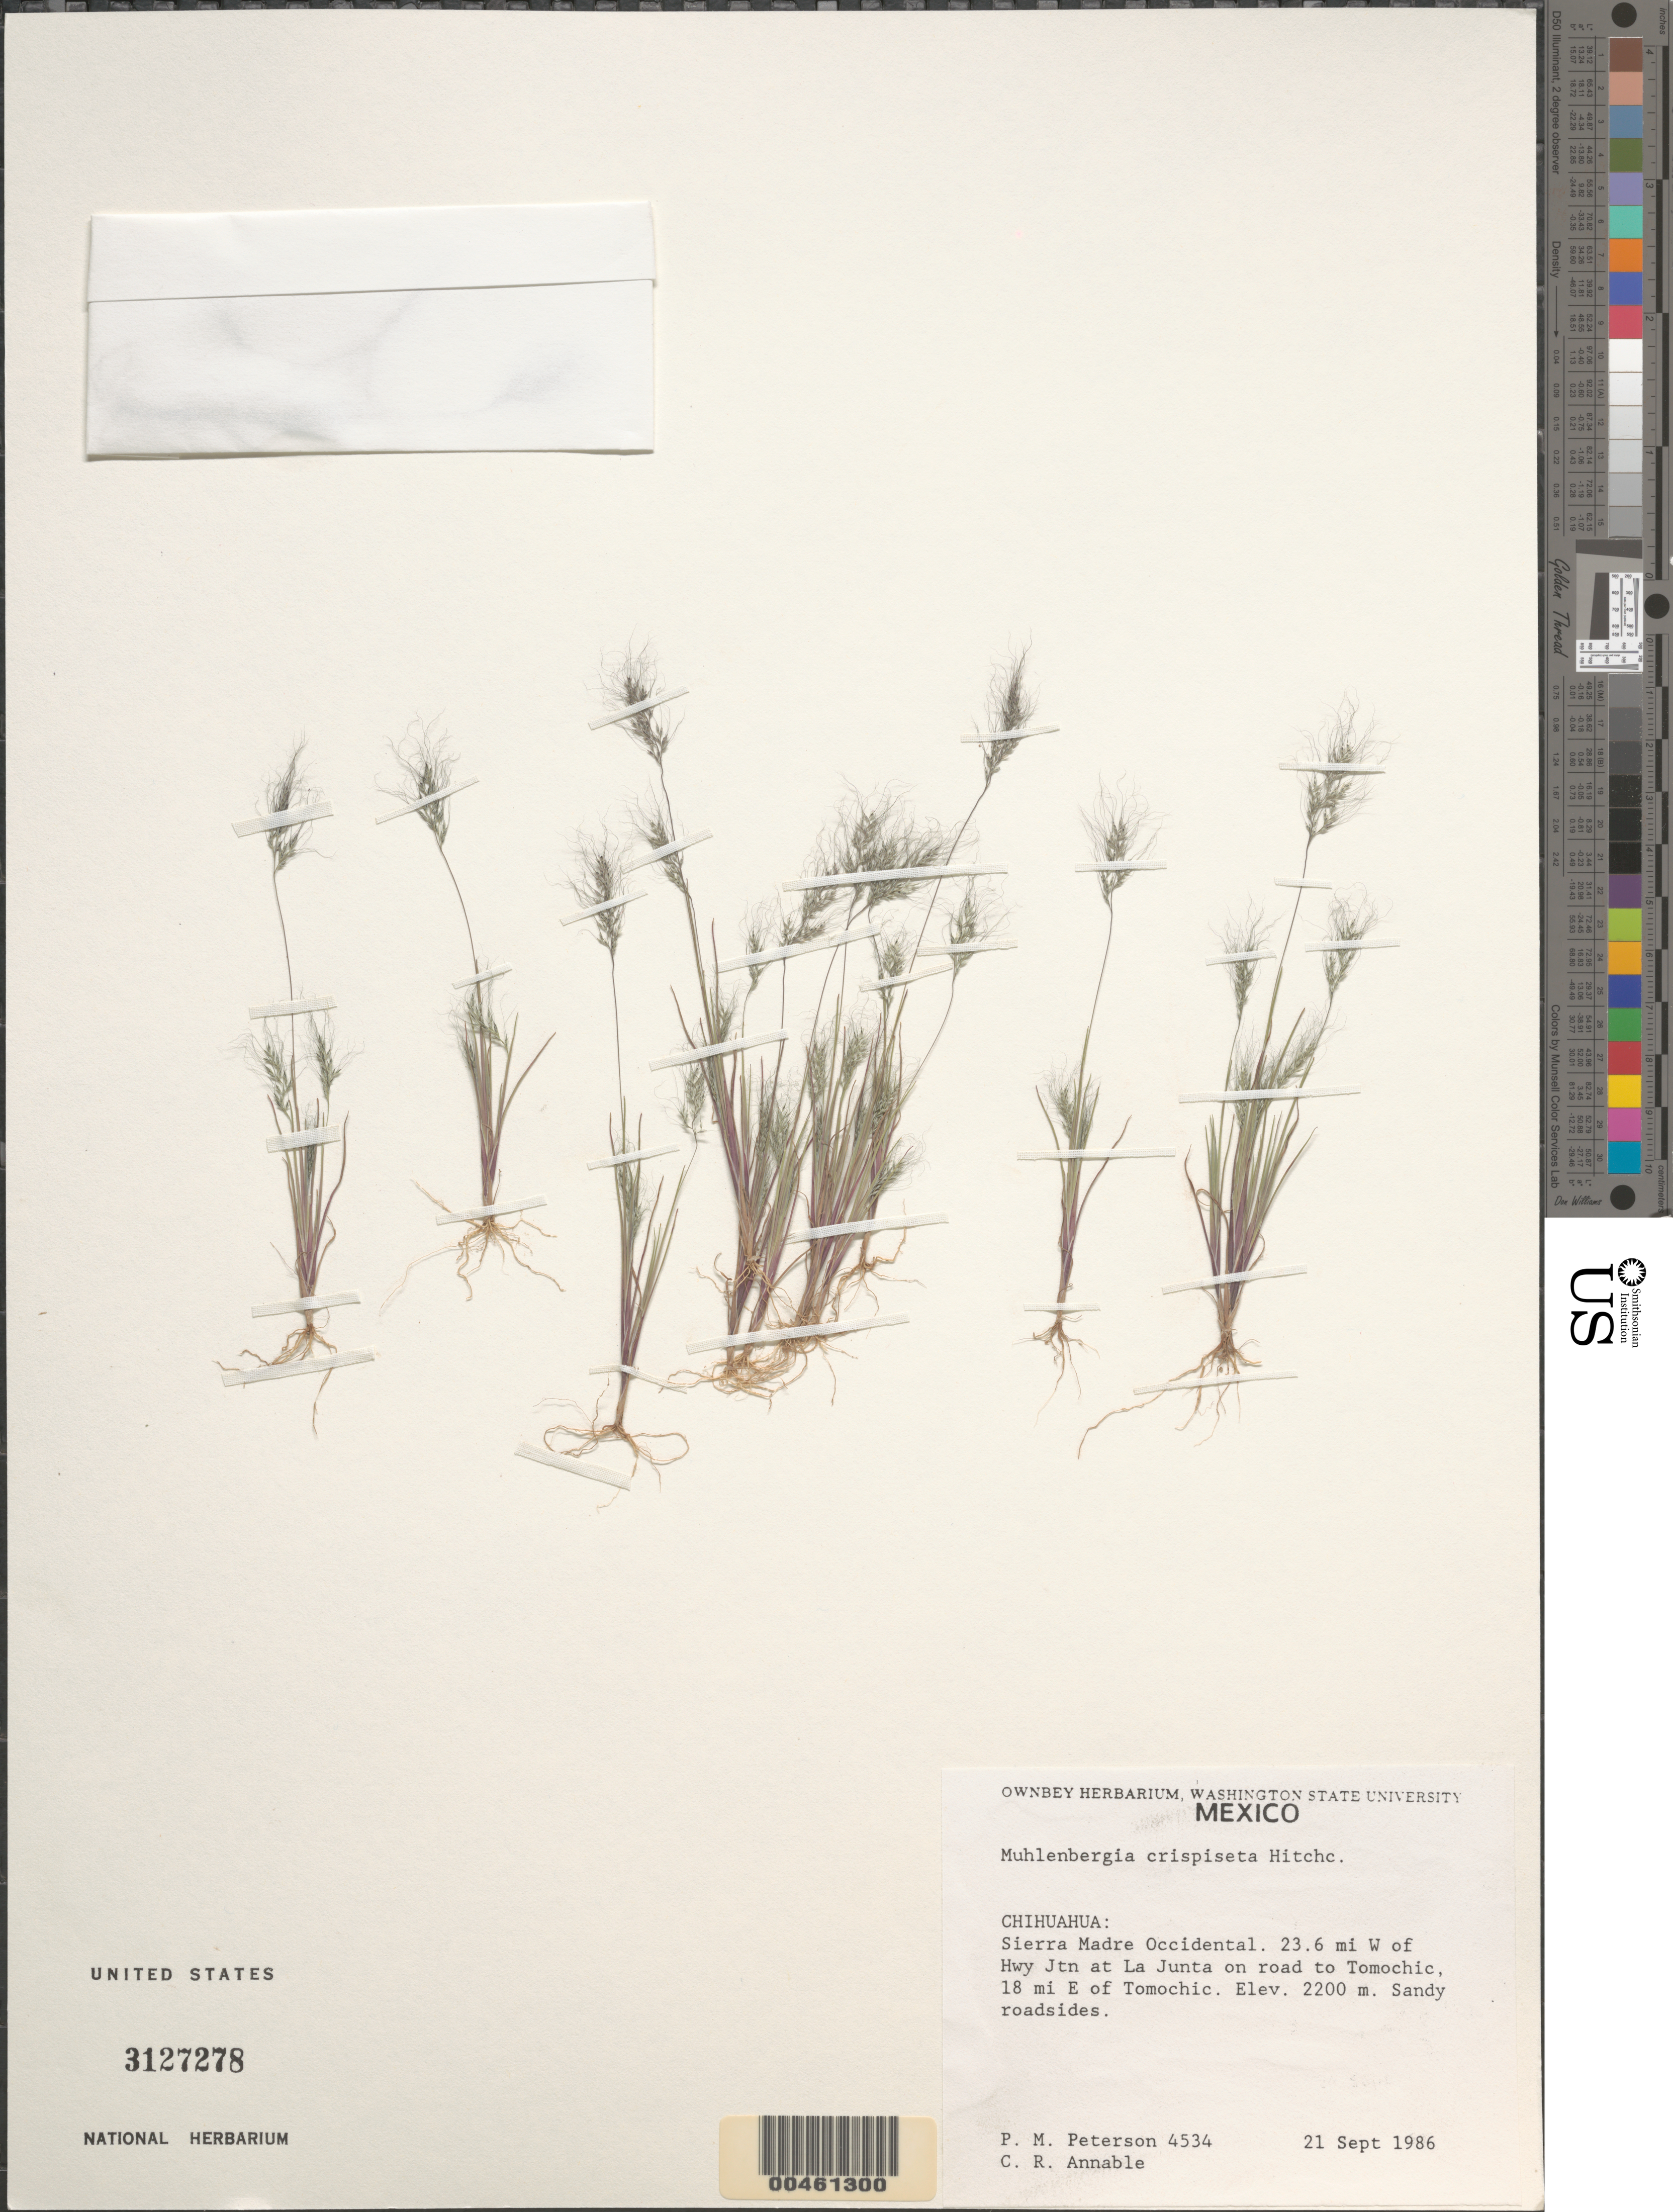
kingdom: Plantae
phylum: Tracheophyta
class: Liliopsida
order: Poales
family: Poaceae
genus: Muhlenbergia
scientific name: Muhlenbergia crispiseta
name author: Hitchc.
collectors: P. M. Peterson & C. R. Annable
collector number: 04534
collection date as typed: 21 Sep 1986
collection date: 1986-09-21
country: Mexico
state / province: Chihuahua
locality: Sierra Madre Occidental, 33.6 miles W of Hwy Junction at La Junta on road to Tomochic, 18 miles east of Tomochic.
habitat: Sandy roadsides, associated with Pinus and Quercus.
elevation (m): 2200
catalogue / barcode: US 3127278